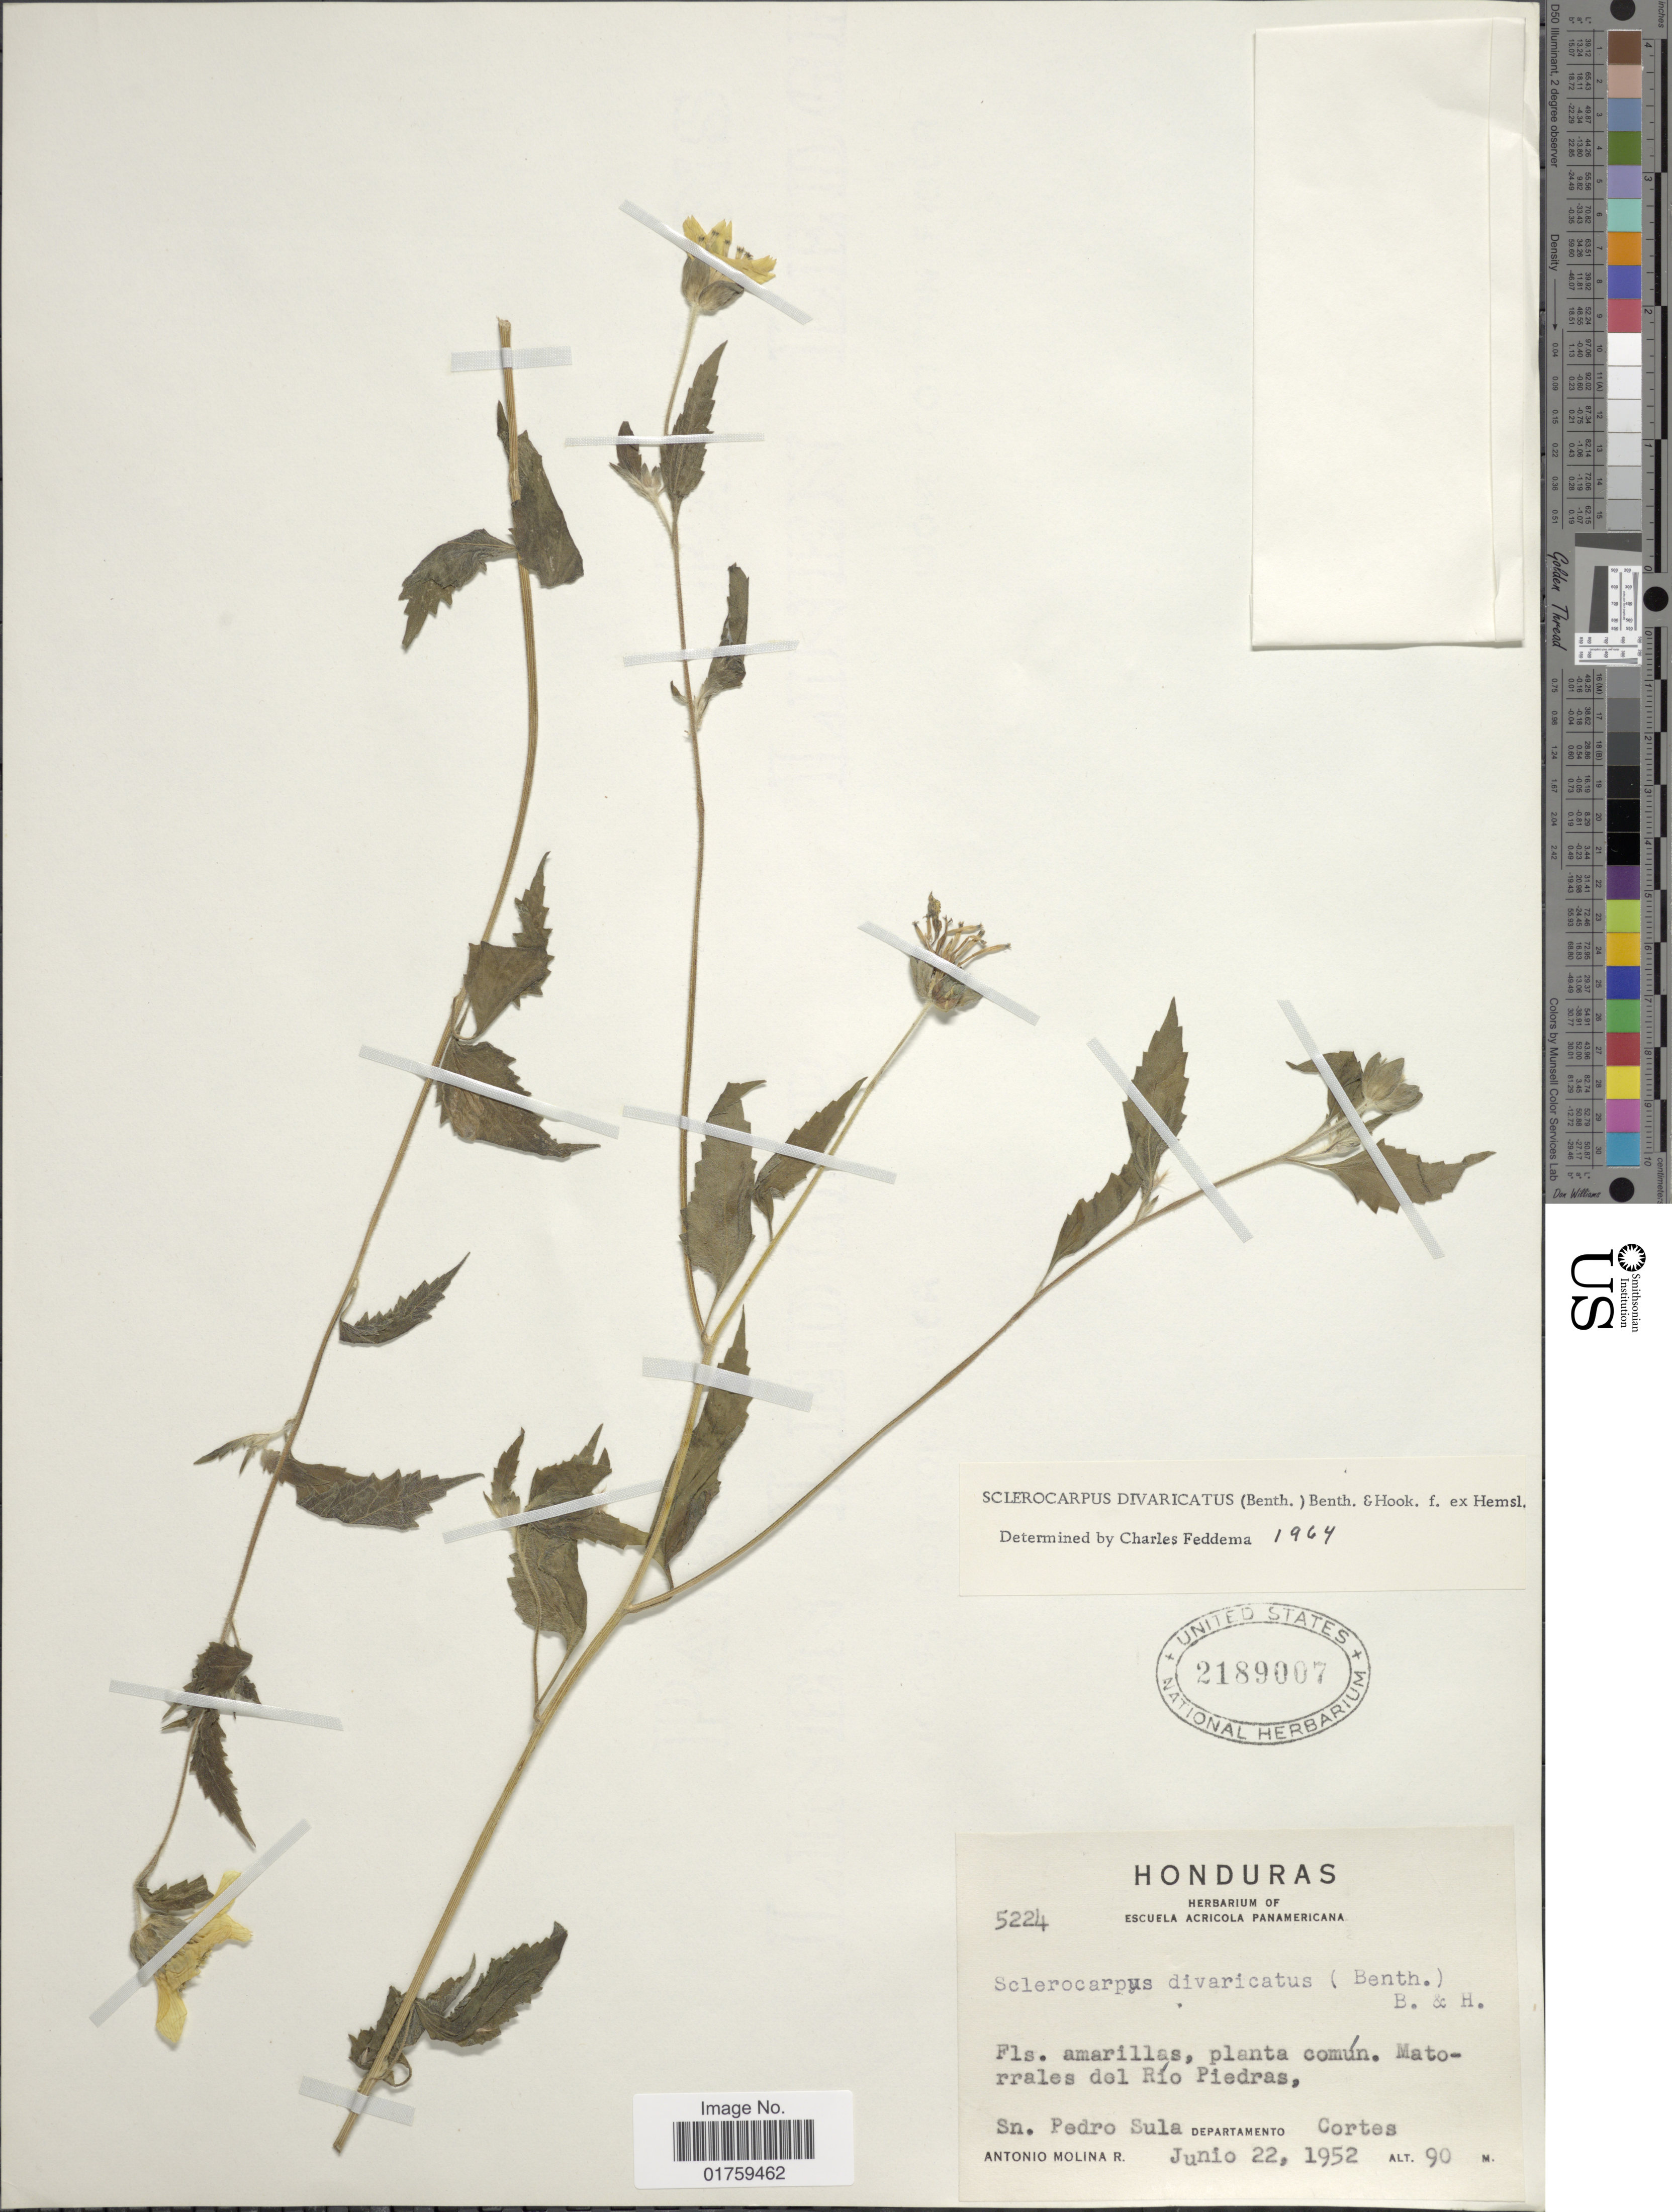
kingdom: Plantae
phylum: Tracheophyta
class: Magnoliopsida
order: Asterales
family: Asteraceae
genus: Sclerocarpus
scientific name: Sclerocarpus divaricatus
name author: (Benth.) Benth. & Hook. f. ex Hemsl.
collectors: A. Molina R.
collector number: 5224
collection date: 1952-06-22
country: Honduras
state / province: Cortés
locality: Sn. Pedro Sula Departamento Cortes. Matorrales del Rio Piedras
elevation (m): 90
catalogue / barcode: US 2189007